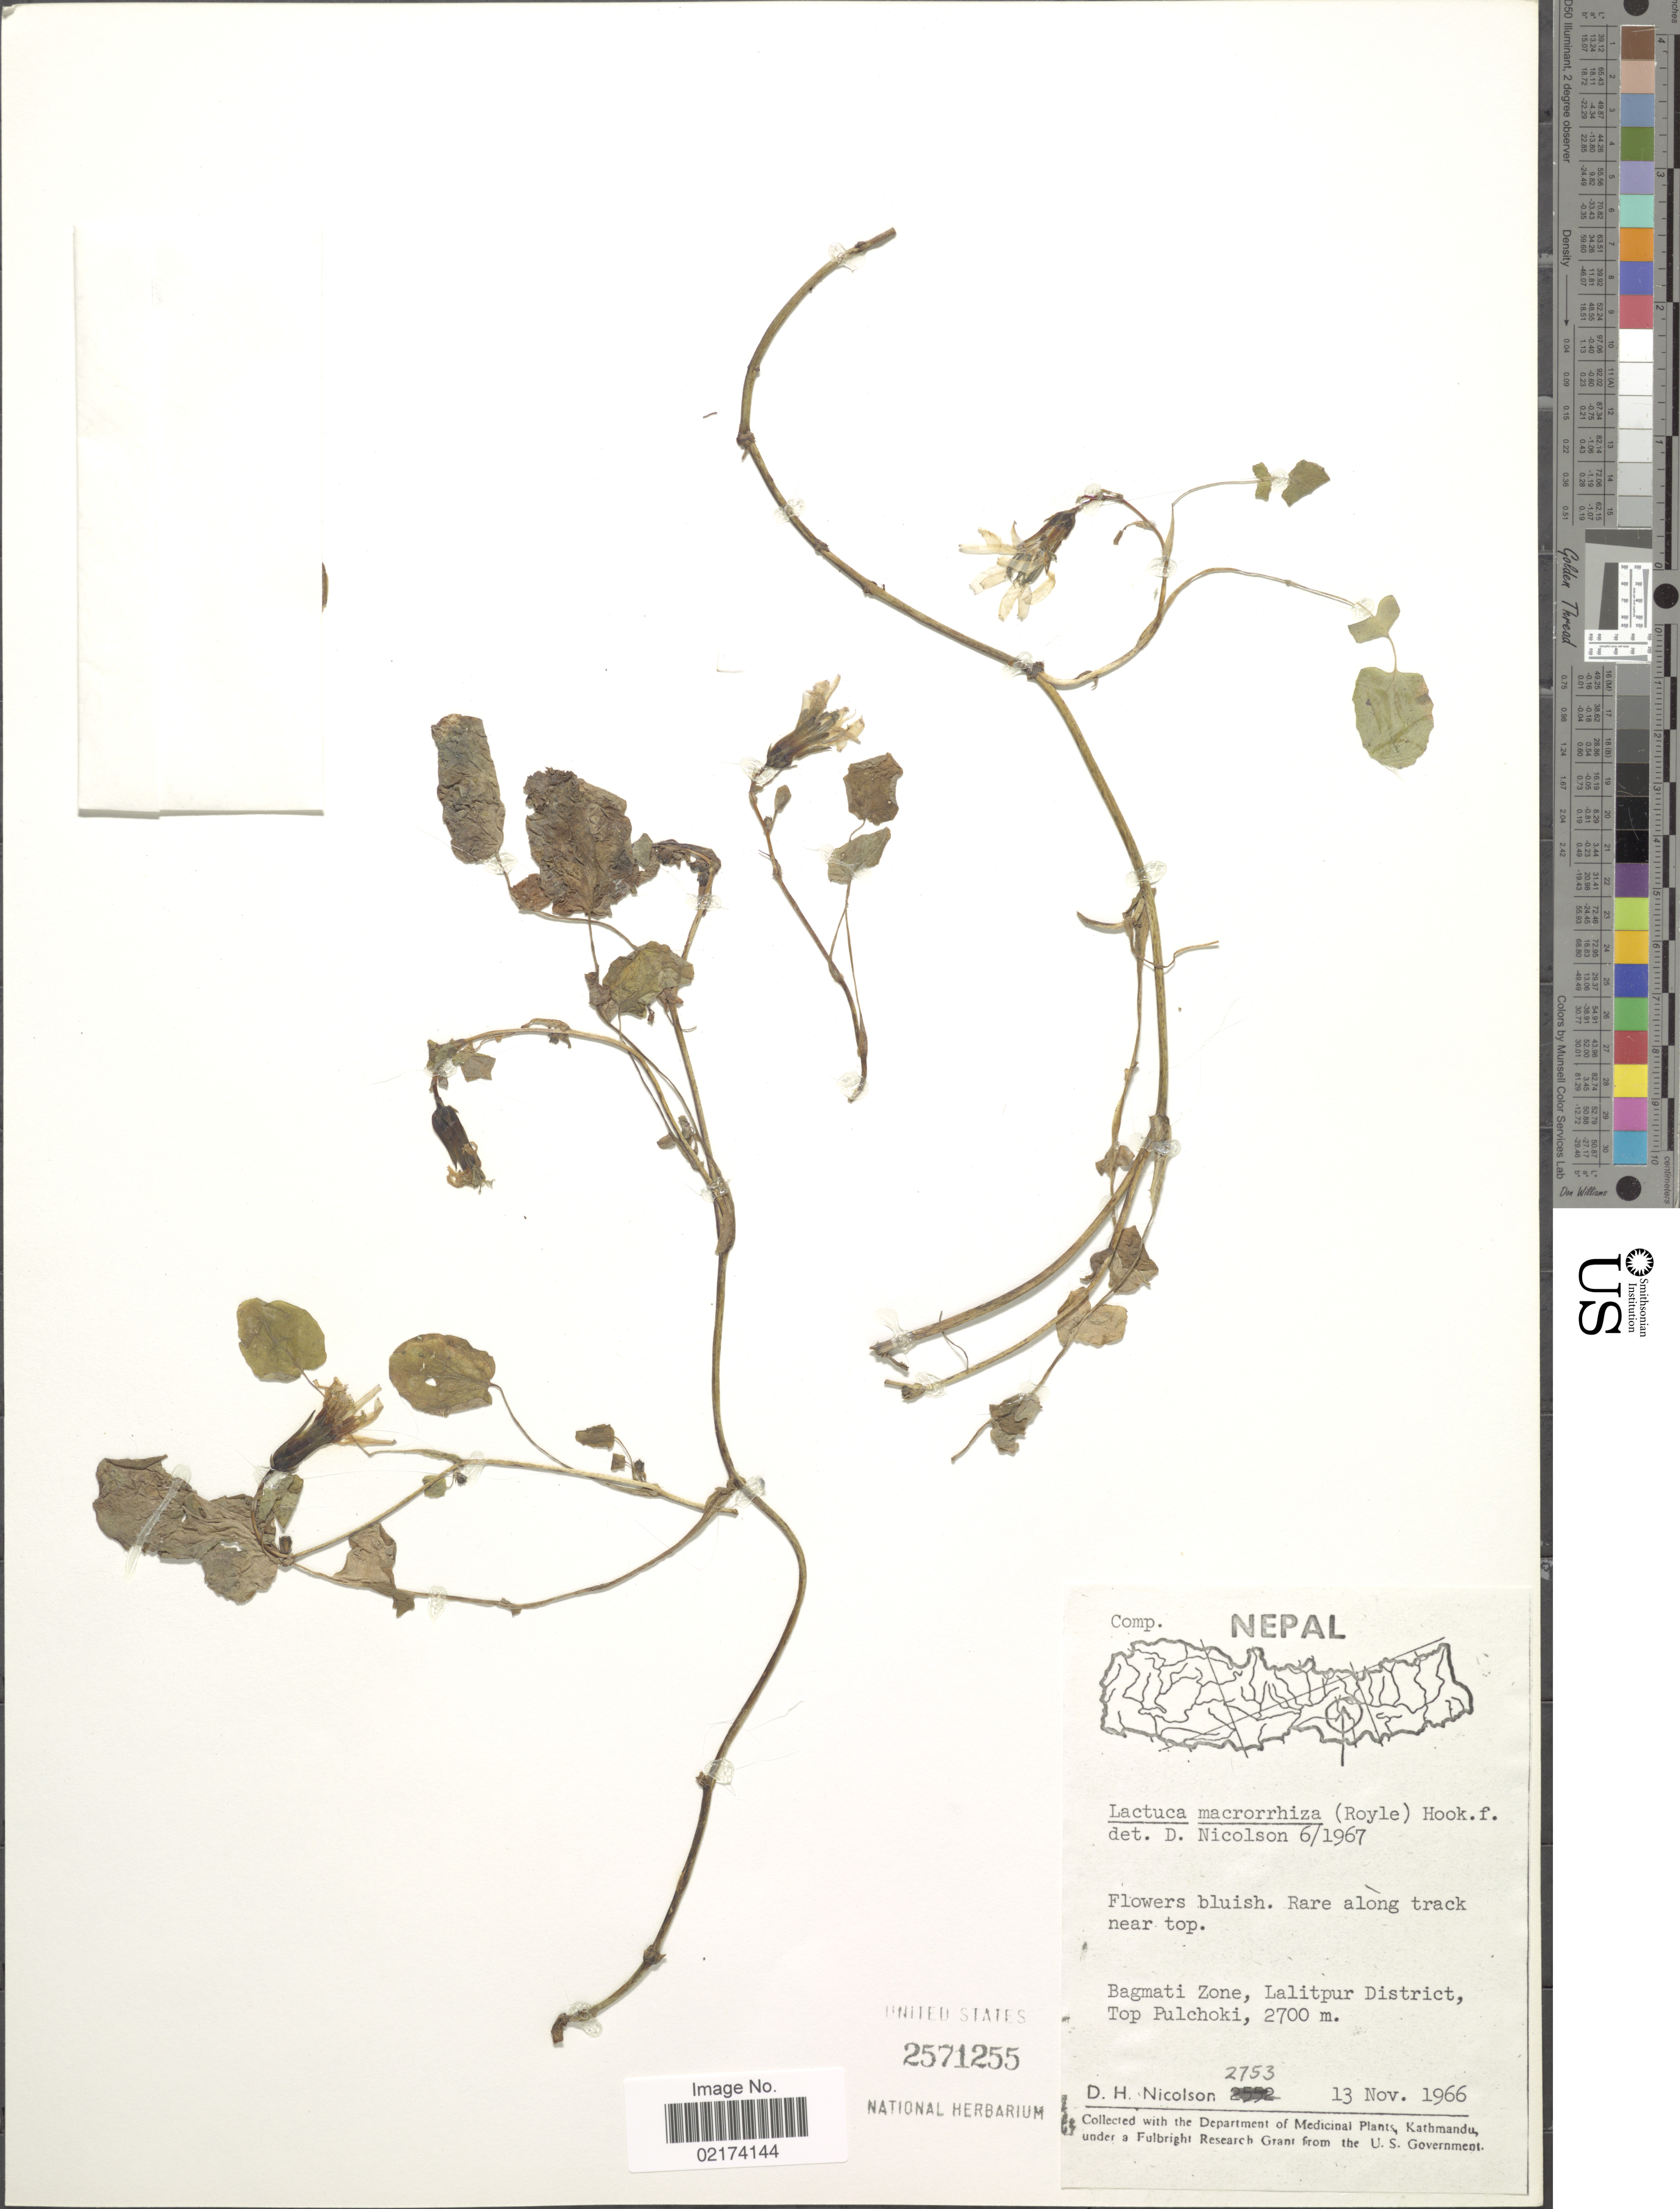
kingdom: Plantae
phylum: Tracheophyta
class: Magnoliopsida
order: Asterales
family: Asteraceae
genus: Lactuca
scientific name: Lactuca macrorhiza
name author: (Royle) Hook. f.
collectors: D. H. Nicolson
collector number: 2753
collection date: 1966-11-13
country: Nepal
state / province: Bagmati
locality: Bagmati Zone, Lalitpur District, Top Pulchoki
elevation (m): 2700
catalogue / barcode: US 2571255